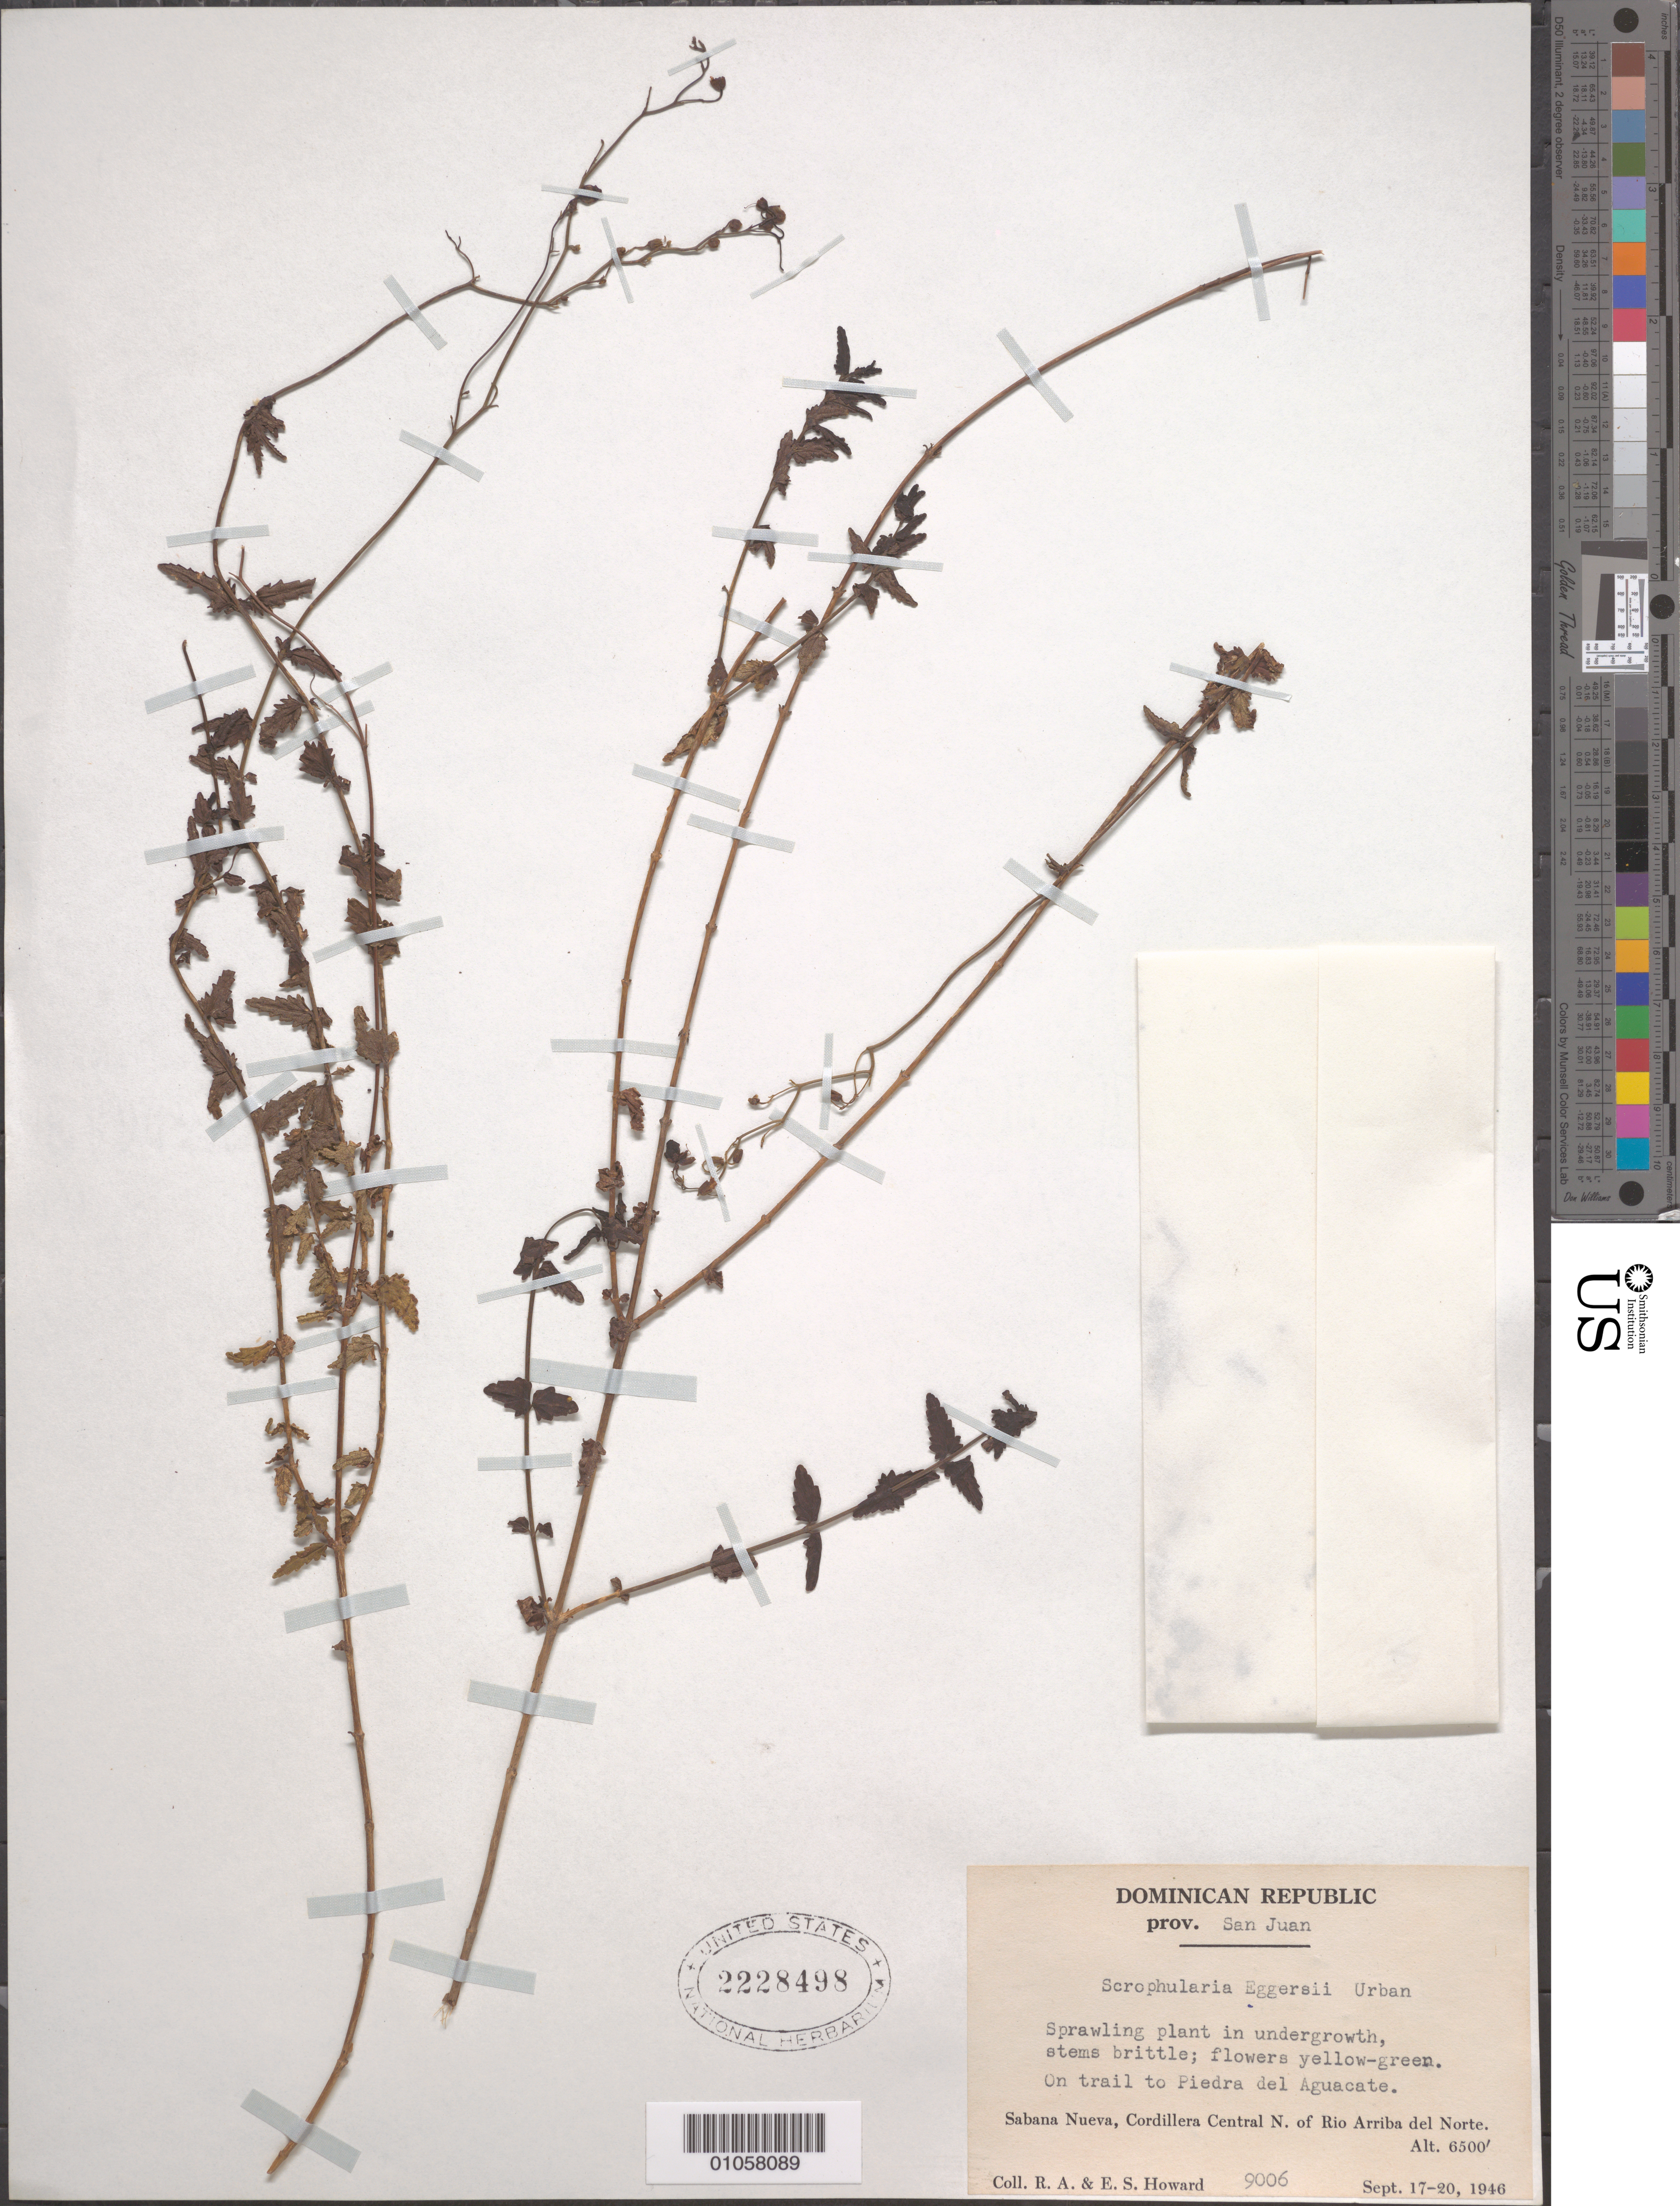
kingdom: Plantae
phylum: Tracheophyta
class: Magnoliopsida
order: Lamiales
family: Scrophulariaceae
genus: Scrophularia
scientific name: Scrophularia eggersii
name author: Urb.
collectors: R. A. Howard & E. S. Howard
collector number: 9006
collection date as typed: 17 Sep 1946 to 20 Sep 1946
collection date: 1946-09-17/1946-09-20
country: Dominican Republic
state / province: San Juan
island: Hispaniola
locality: Sabana Nueva, Cordillera Central, N of Río Arriba del Norte. On trail to Piedra del Aguacate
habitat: On trail, in undergrowth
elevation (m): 1981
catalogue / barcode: US 2228498